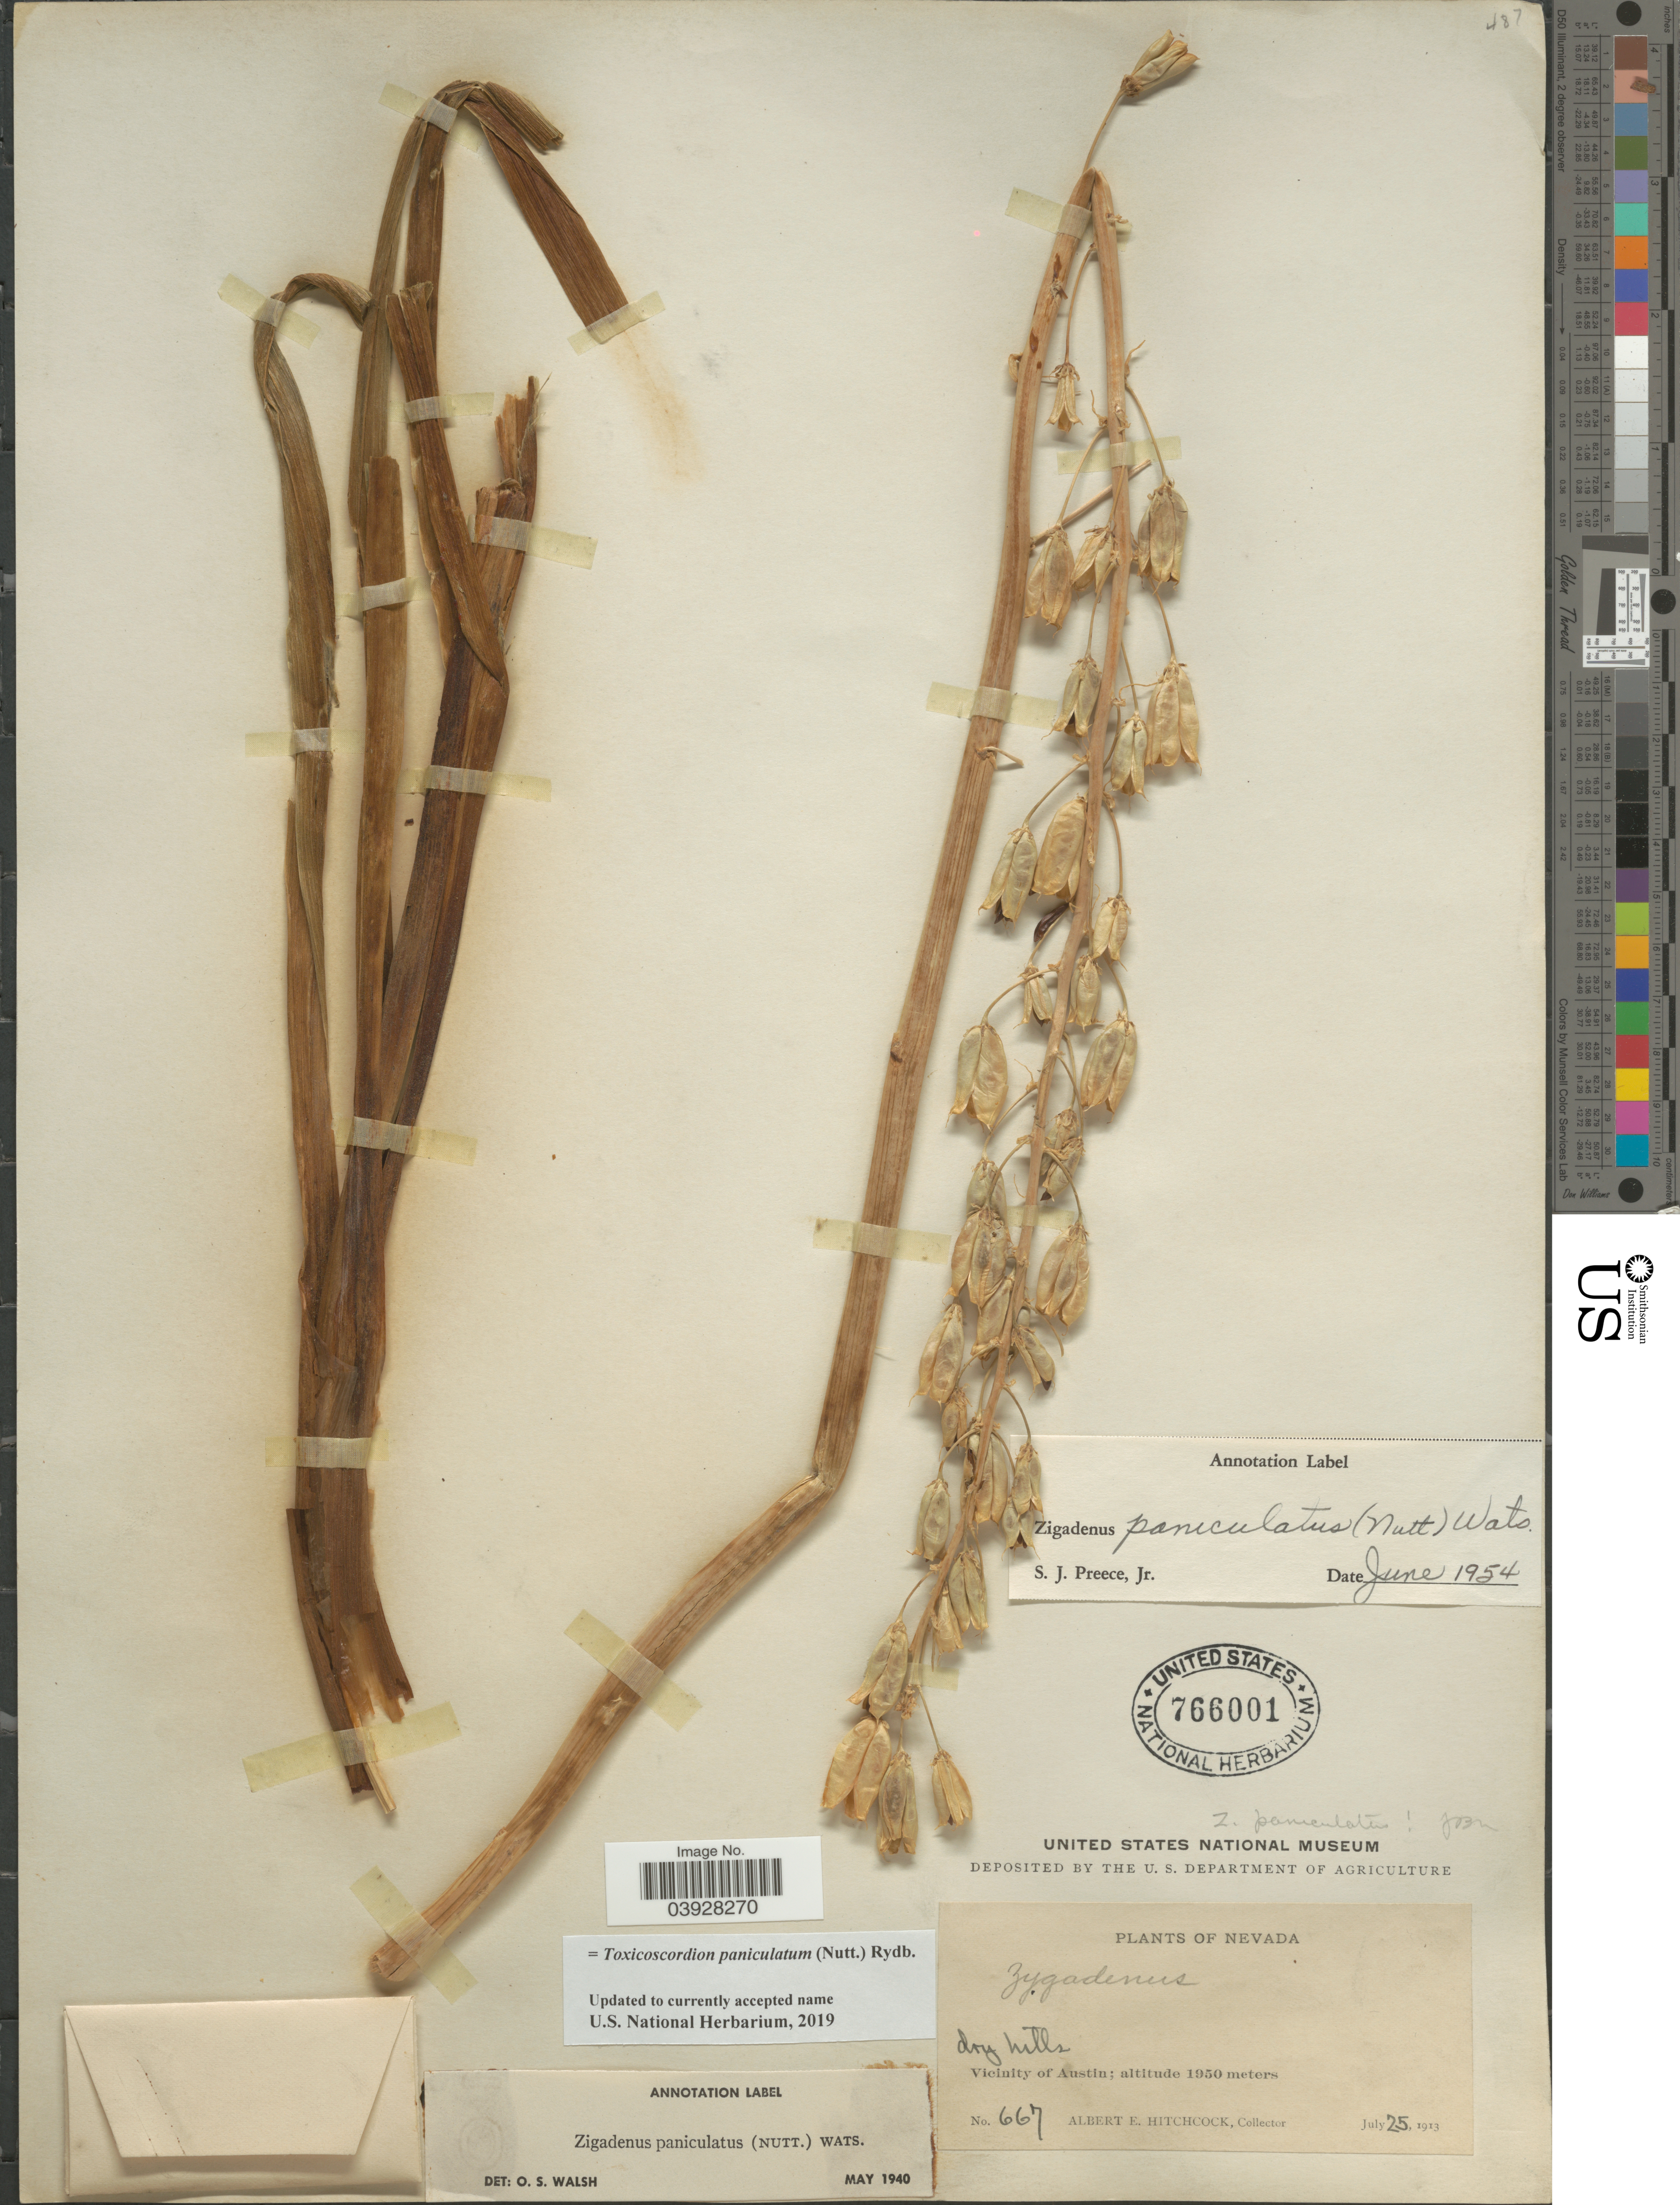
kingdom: Plantae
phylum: Tracheophyta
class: Liliopsida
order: Liliales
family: Melanthiaceae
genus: Toxicoscordion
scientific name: Toxicoscordion paniculatum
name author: (Nutt.) Rydb.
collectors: A. Hitchcock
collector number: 667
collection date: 1913-07-25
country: United States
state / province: Nevada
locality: Vicinity of Austin.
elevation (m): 1950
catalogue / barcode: US 766001